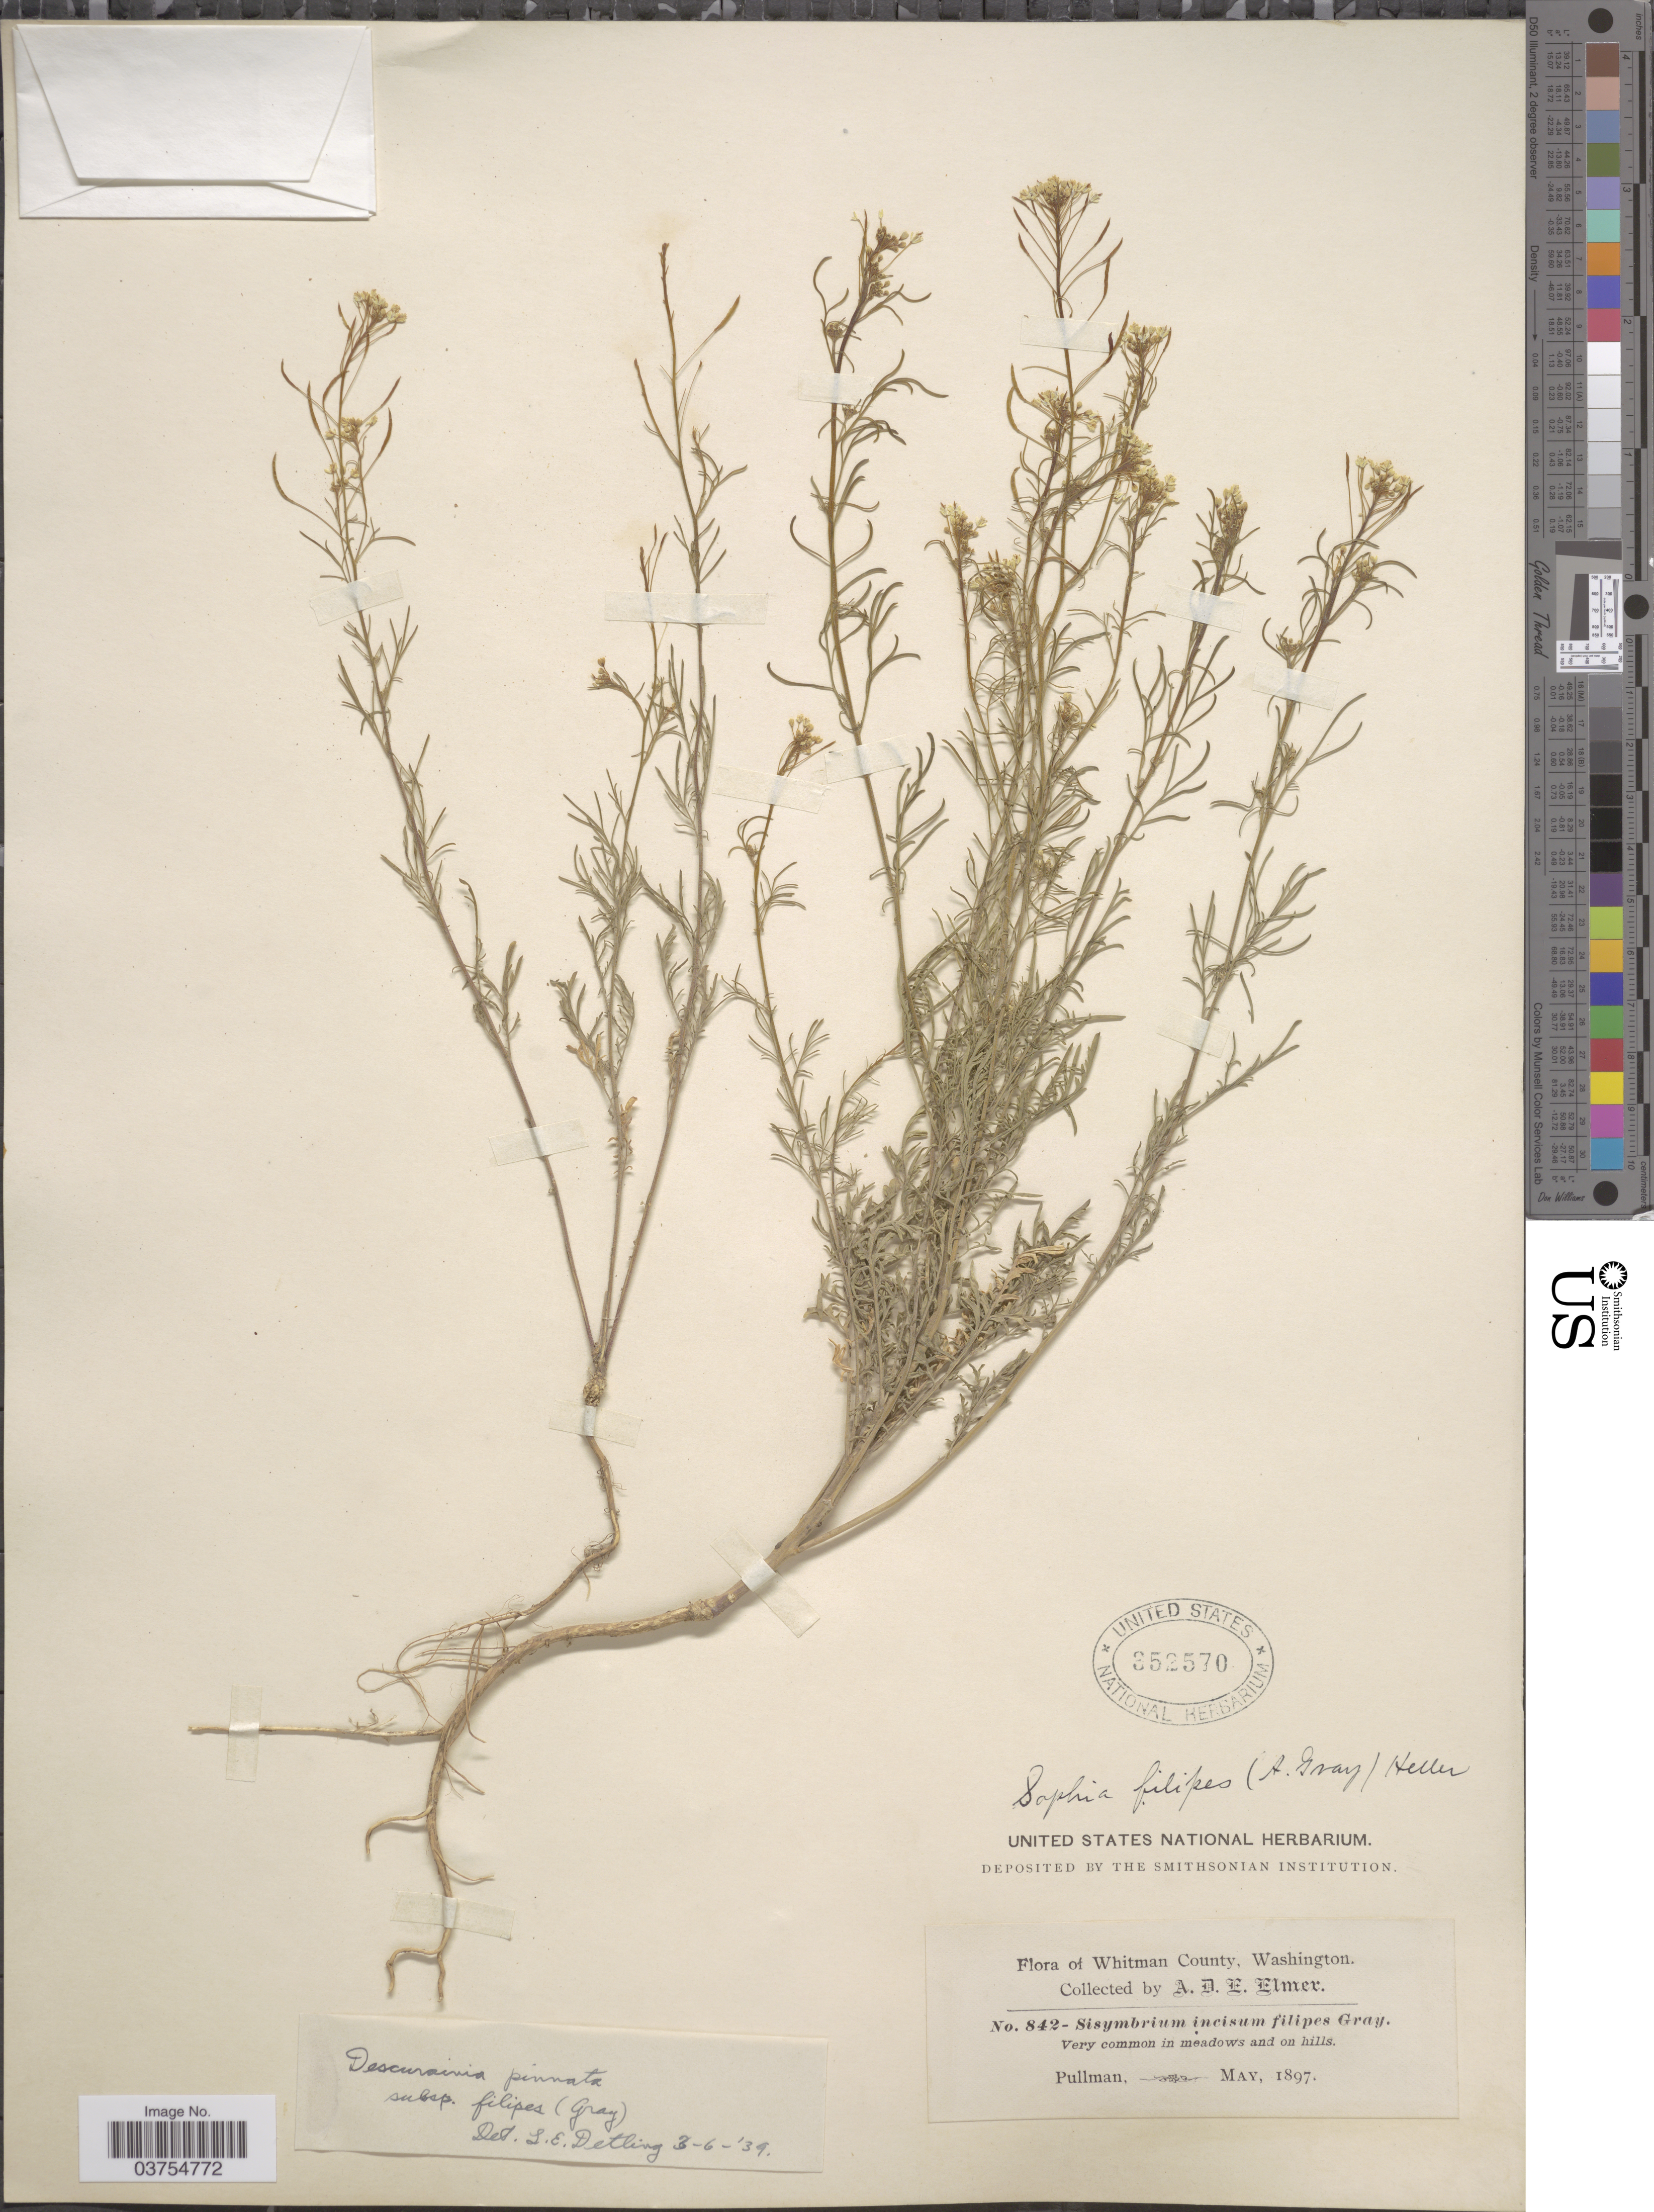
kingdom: Plantae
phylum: Tracheophyta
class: Magnoliopsida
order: Brassicales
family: Brassicaceae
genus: Descurainia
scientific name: Descurainia pinnata subsp. filipes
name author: (A. Gray) Detling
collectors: A. D. E. Elmer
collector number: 842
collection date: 1897-05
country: United States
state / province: Washington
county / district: Whitman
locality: Whitman County. Very common in meadows and on hills. Pullman.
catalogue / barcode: US 352570